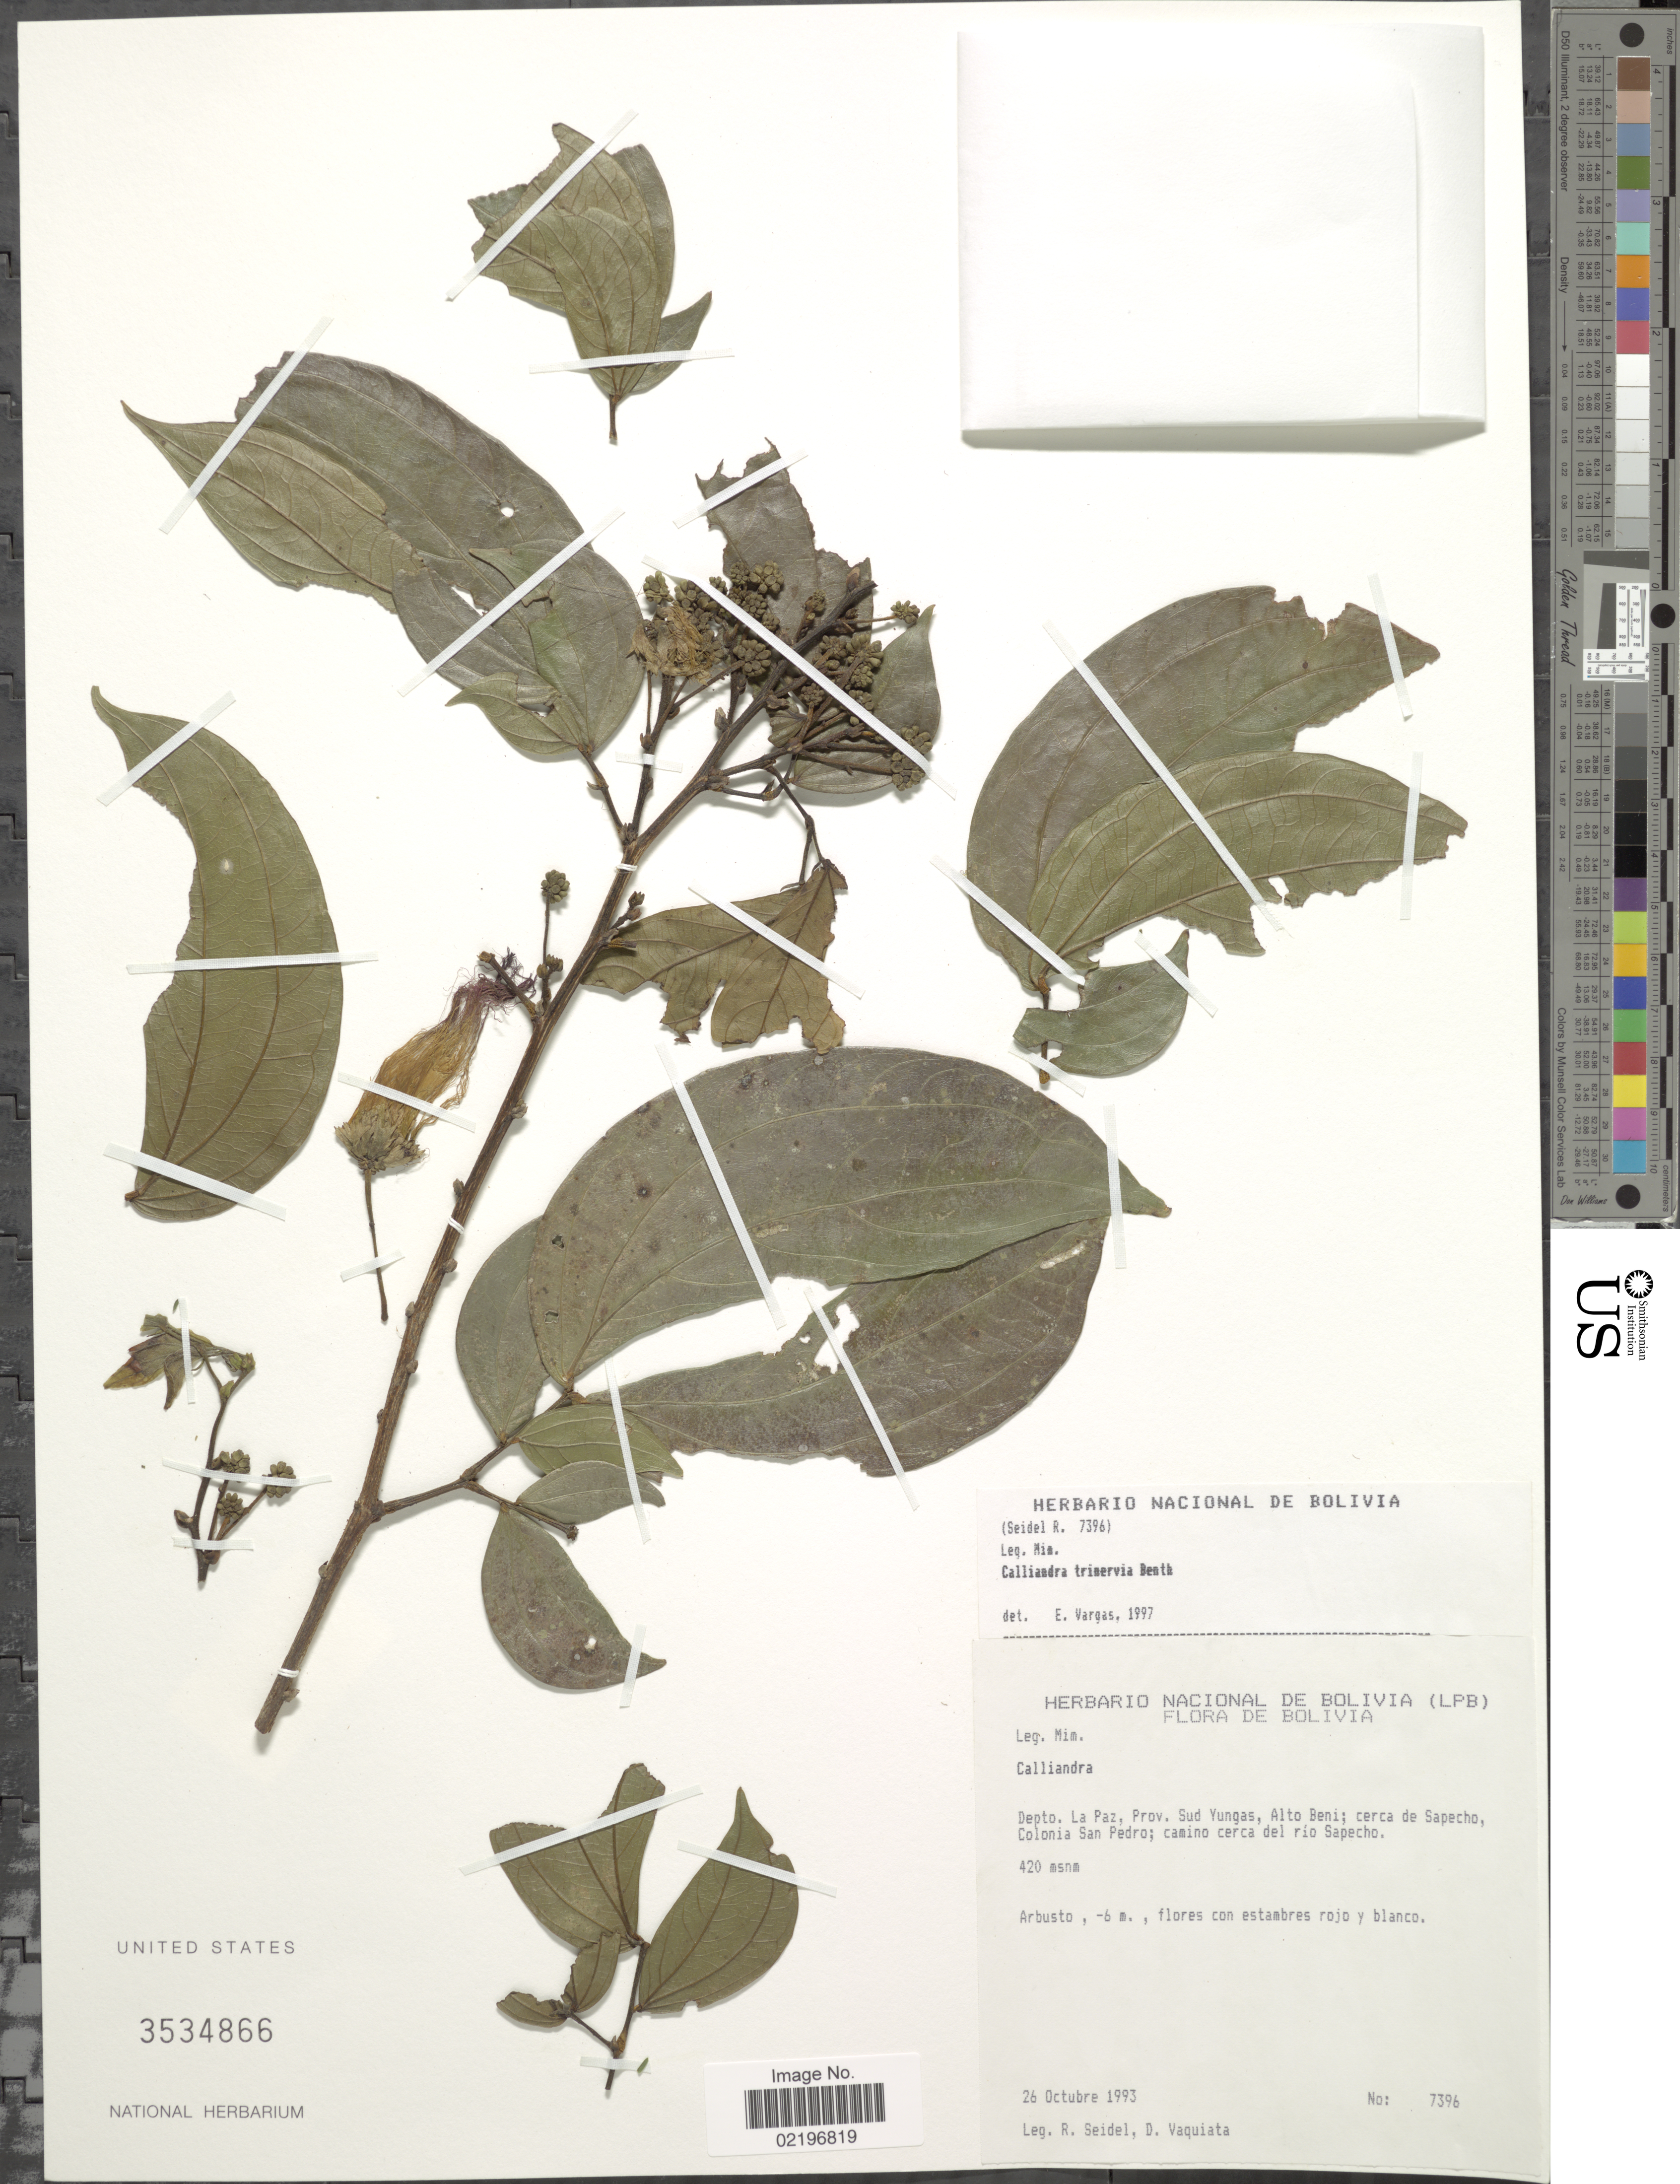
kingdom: Plantae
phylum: Tracheophyta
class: Magnoliopsida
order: Fabales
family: Fabaceae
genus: Calliandra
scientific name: Calliandra trinervia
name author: Benth.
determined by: Vargas, E.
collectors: R. Seidel & D. Vaquiata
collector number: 7396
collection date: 1993-10-26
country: Bolivia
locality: Depto. La Paz, Prov. Sud Yungas, Alto Beni; cerca de Sapecho, Colonia San Pedro; camino cerca del io Sapecho.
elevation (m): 420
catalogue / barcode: US 3534866